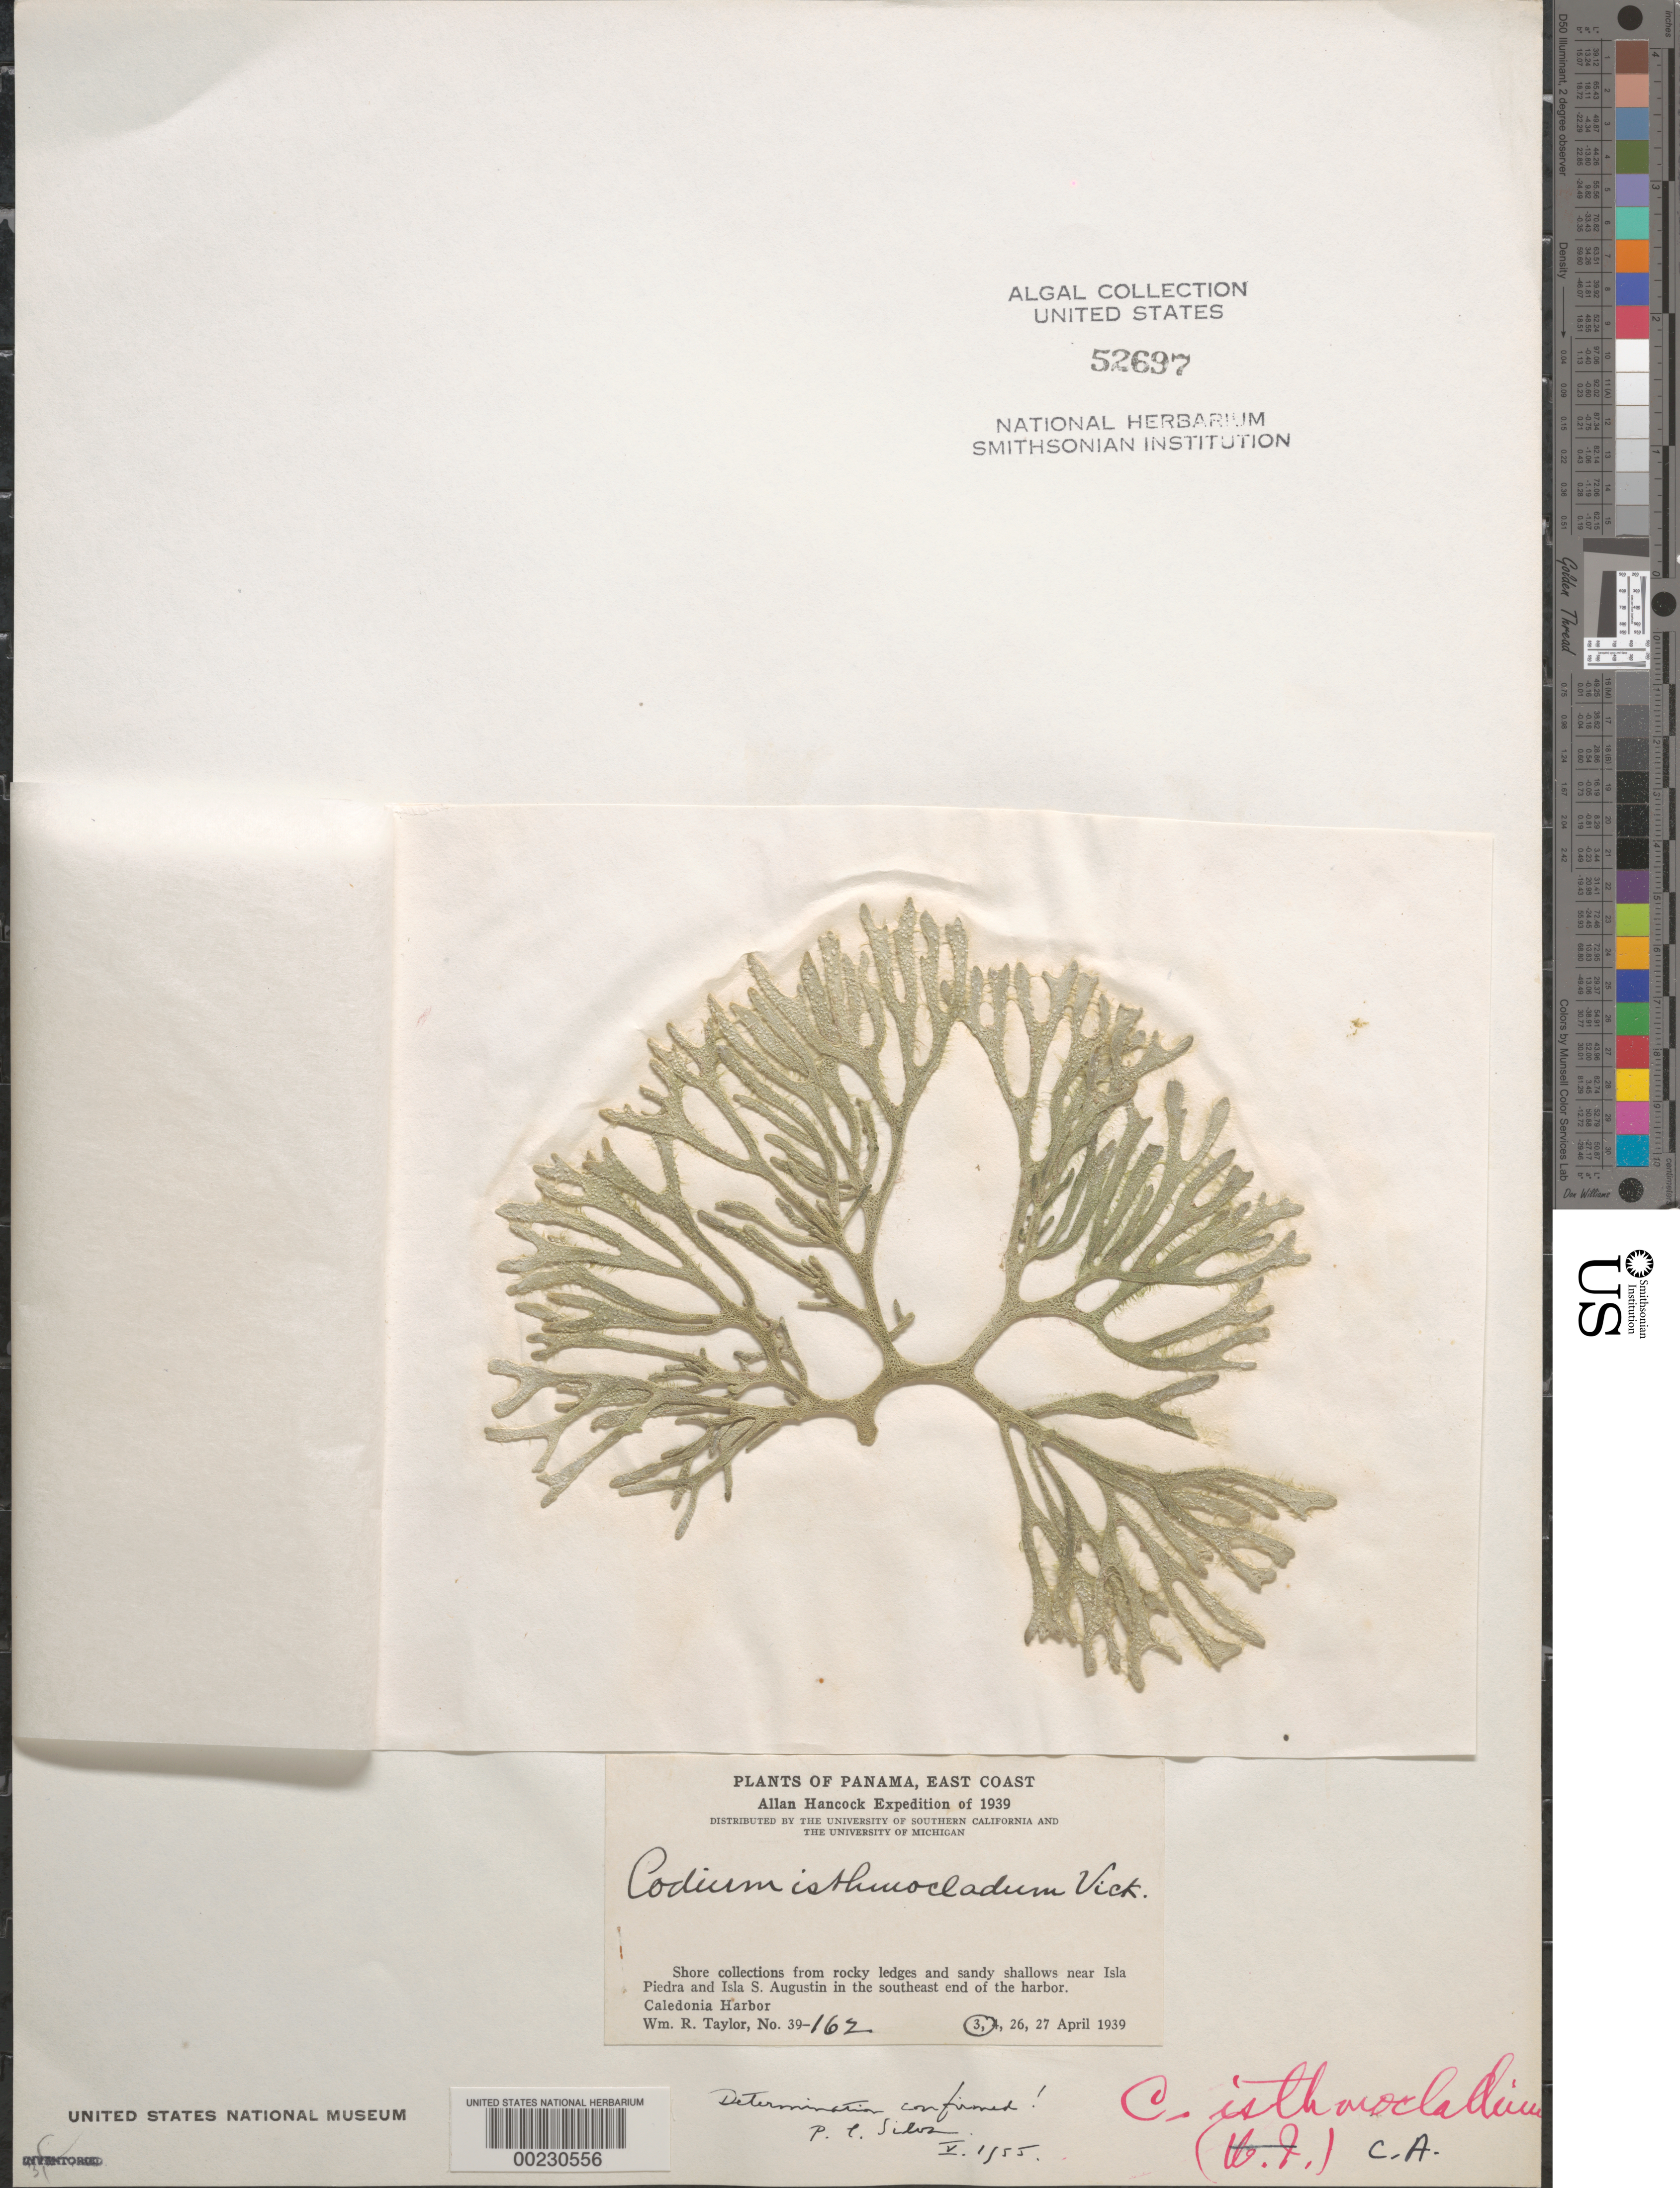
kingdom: Plantae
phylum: Chlorophyta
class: Ulvophyceae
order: Bryopsidales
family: Codiaceae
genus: Codium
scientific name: Codium isthmocladum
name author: Vickers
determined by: Silva, P. C.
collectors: W. R. Taylor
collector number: WRT 39-162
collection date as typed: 03 Apr 1939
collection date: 1939-04-03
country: Panama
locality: Southeast Caledonia Harbor, near Isla Piedra and Isla San Augustin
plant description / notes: Allan Hancock Expedition of 1939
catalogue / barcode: US 52697